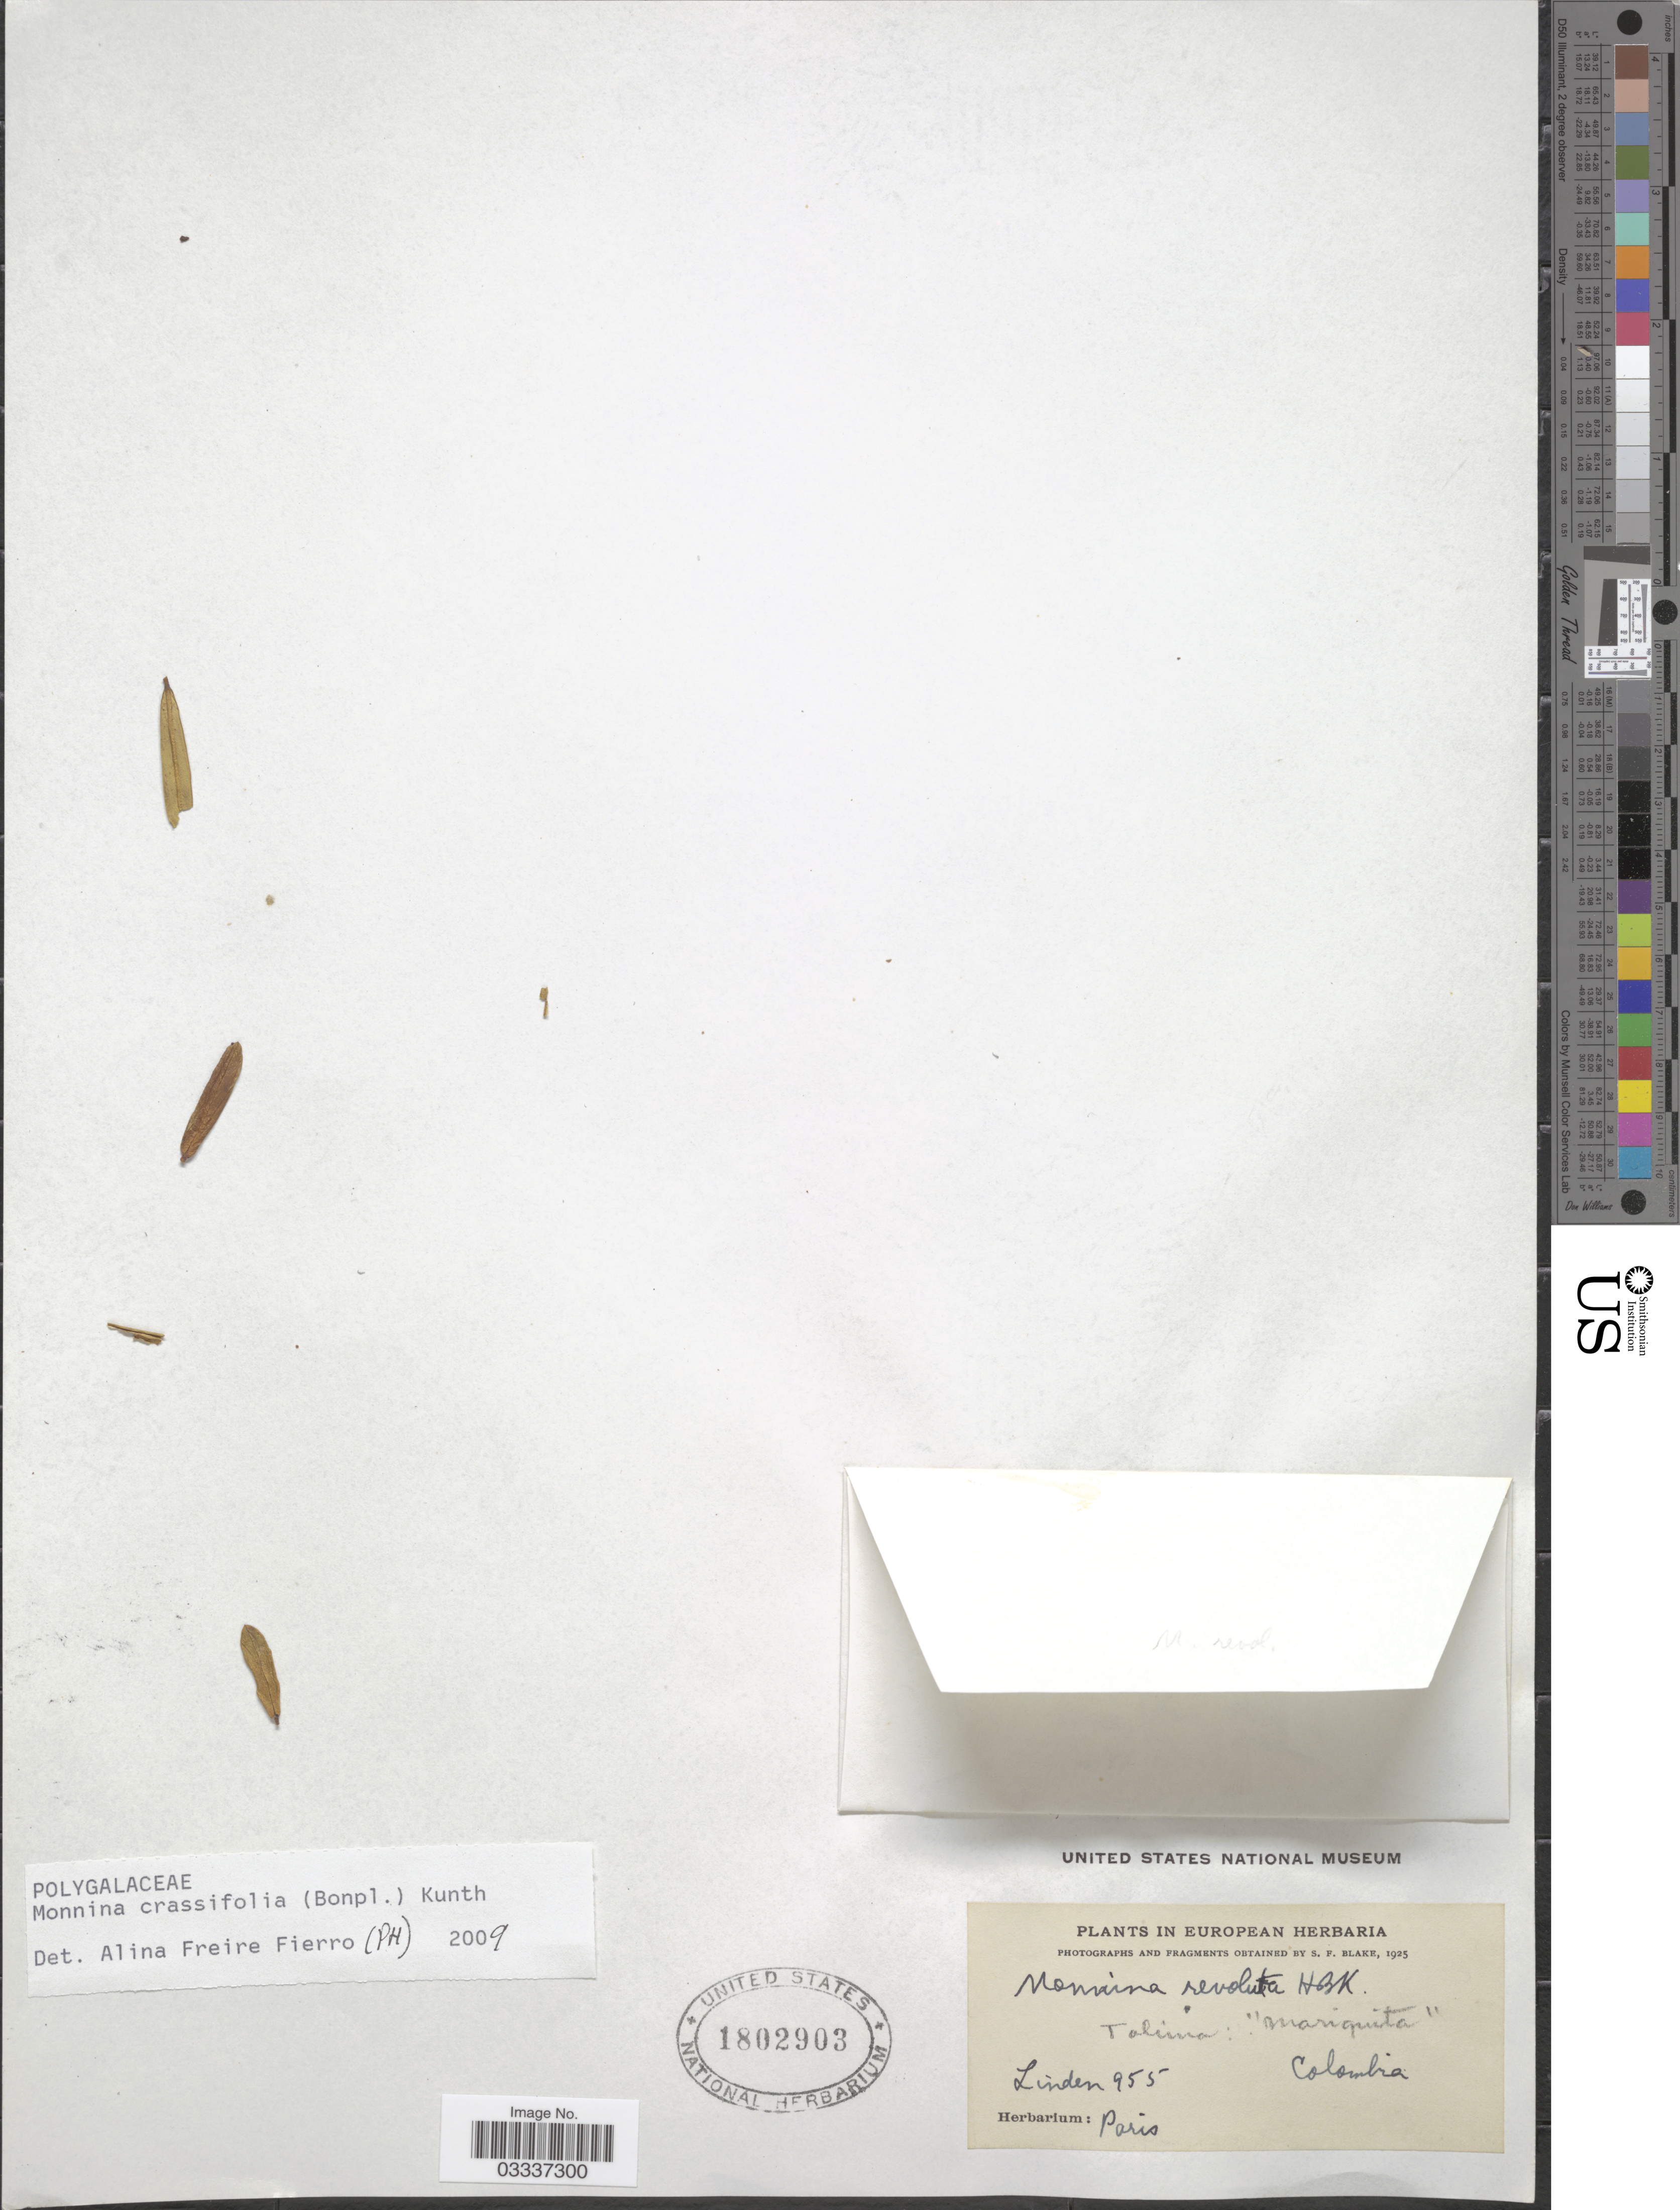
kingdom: Plantae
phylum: Tracheophyta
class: Magnoliopsida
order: Fabales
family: Polygalaceae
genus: Monnina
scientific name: Monnina crassifolia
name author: (Bonpl.) Kunth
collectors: -- Linden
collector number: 955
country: Colombia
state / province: Tolima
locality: Mariquita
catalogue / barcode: US 1802903